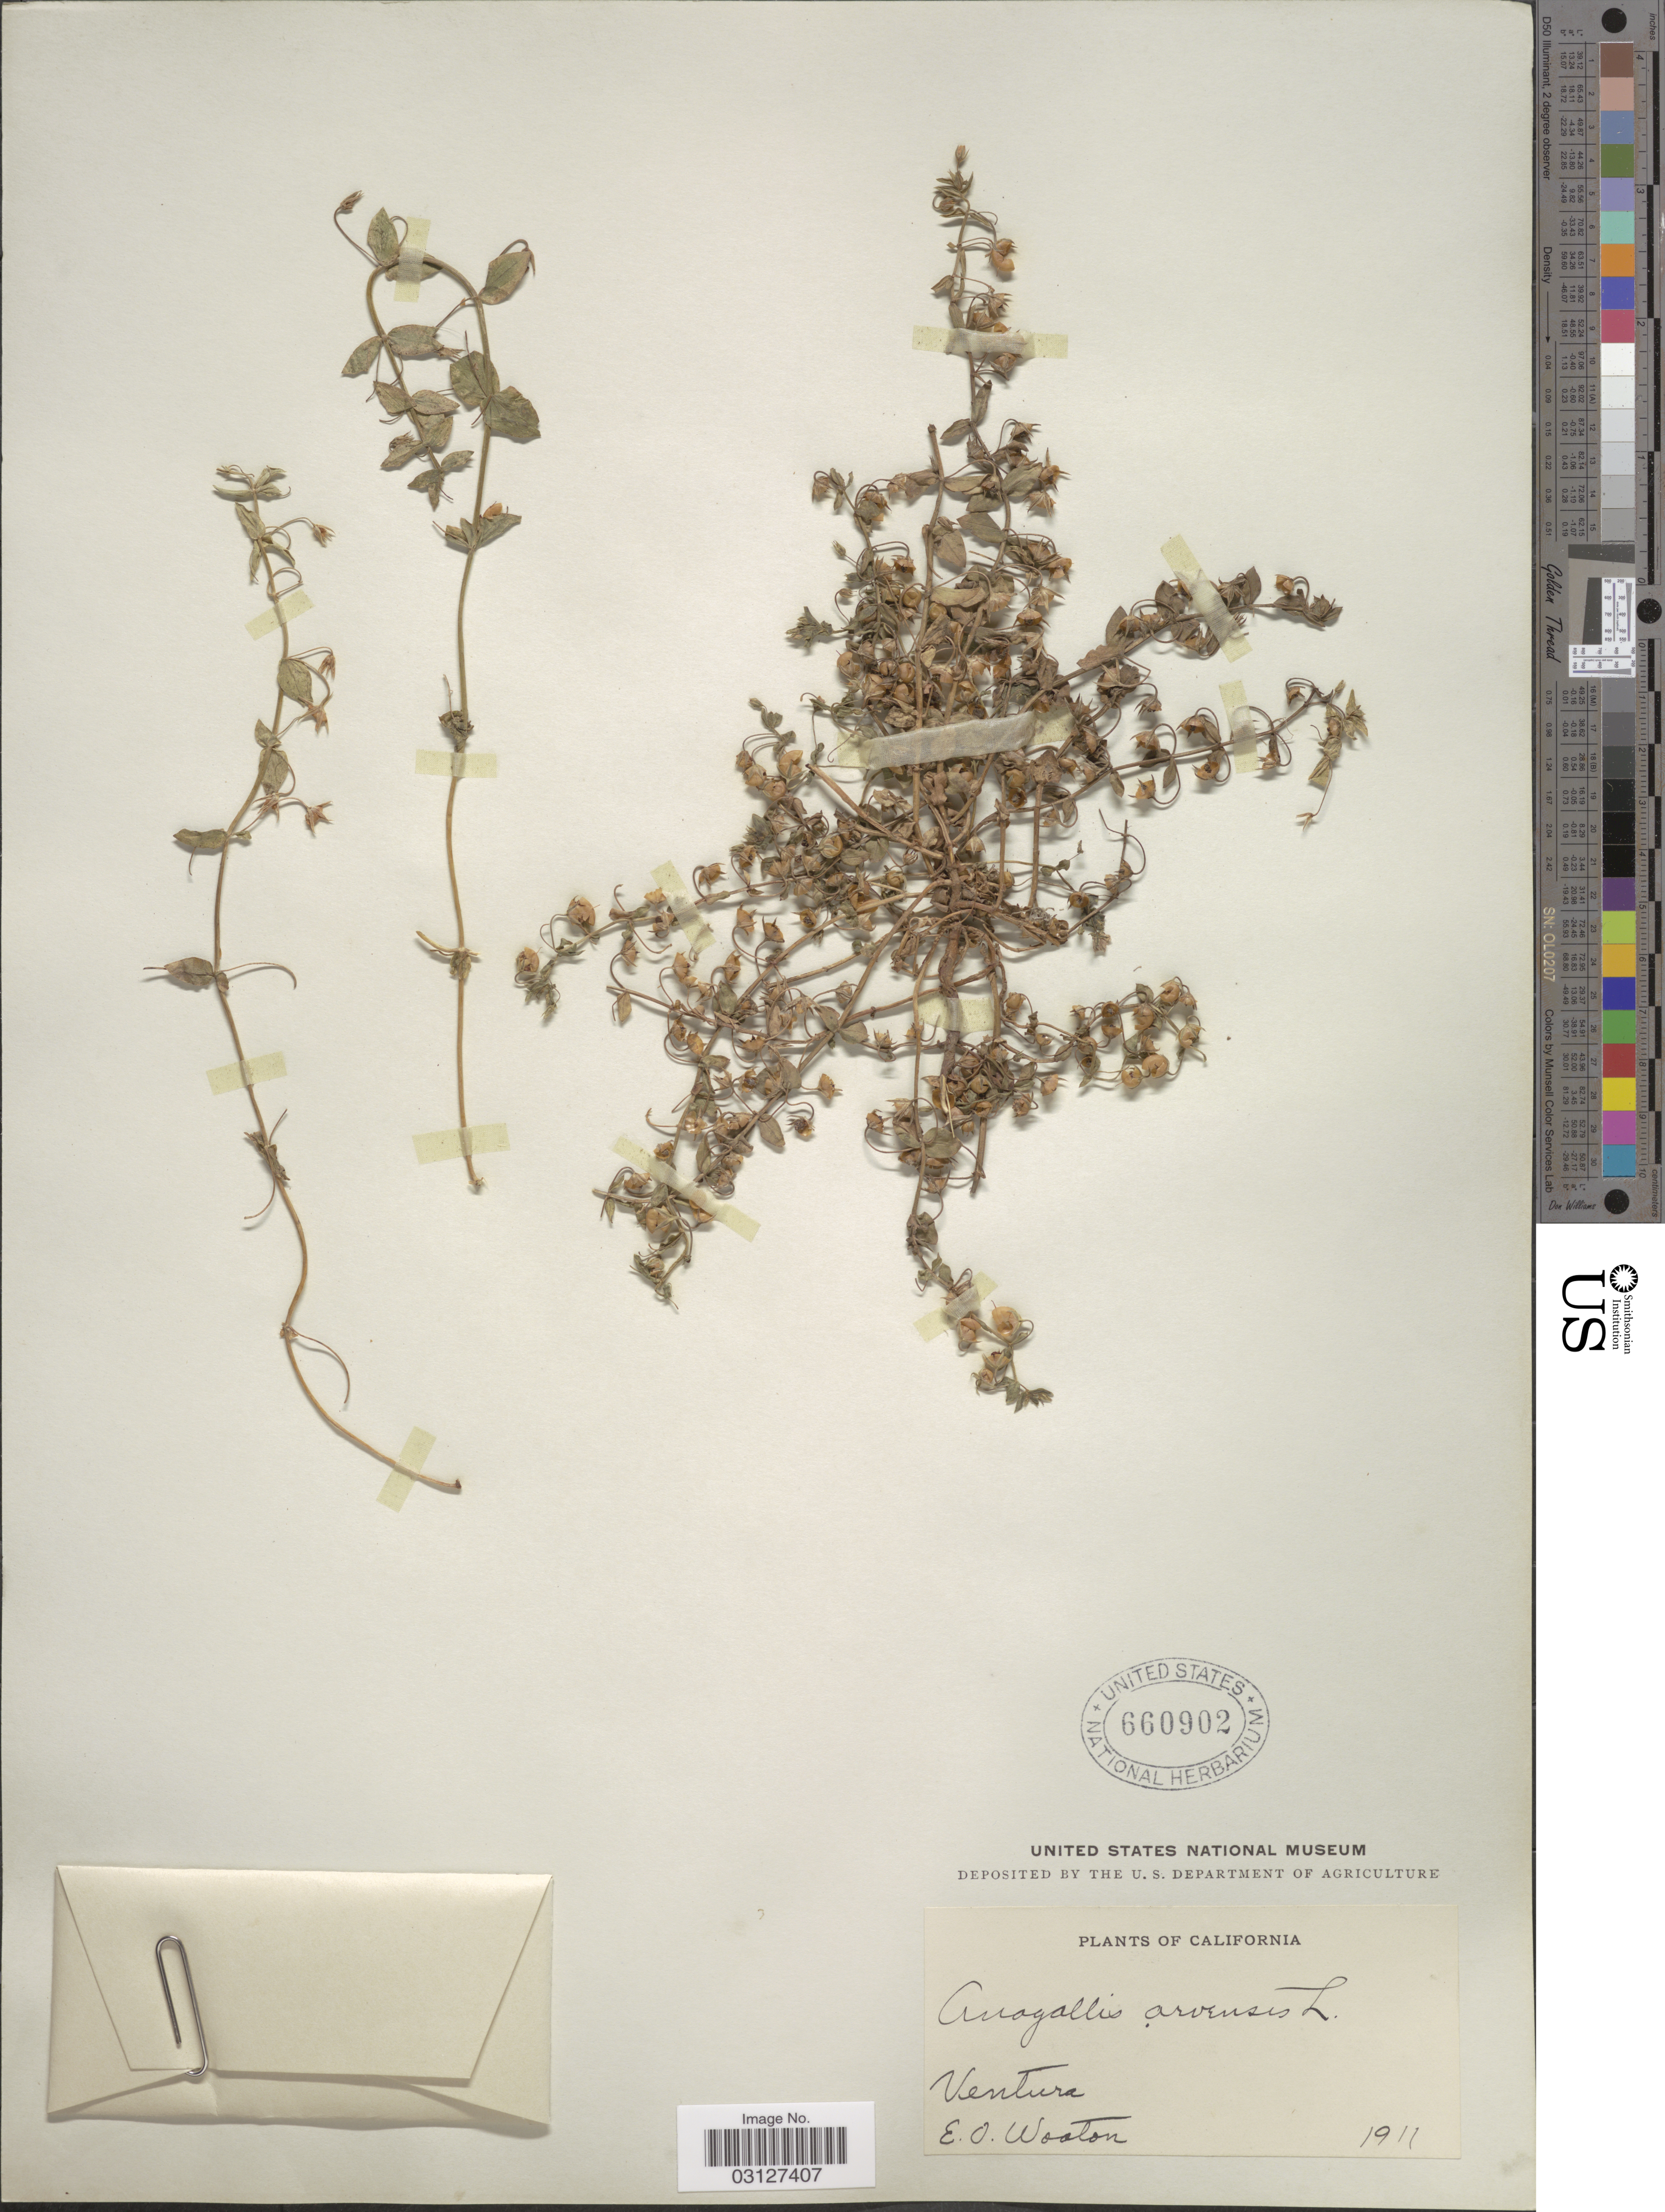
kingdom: Plantae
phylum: Tracheophyta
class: Magnoliopsida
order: Ericales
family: Primulaceae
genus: Anagallis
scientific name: Anagallis arvensis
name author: L.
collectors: E. O. Wooton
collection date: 1911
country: United States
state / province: California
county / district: Ventura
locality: Ventura.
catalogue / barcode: US 660902